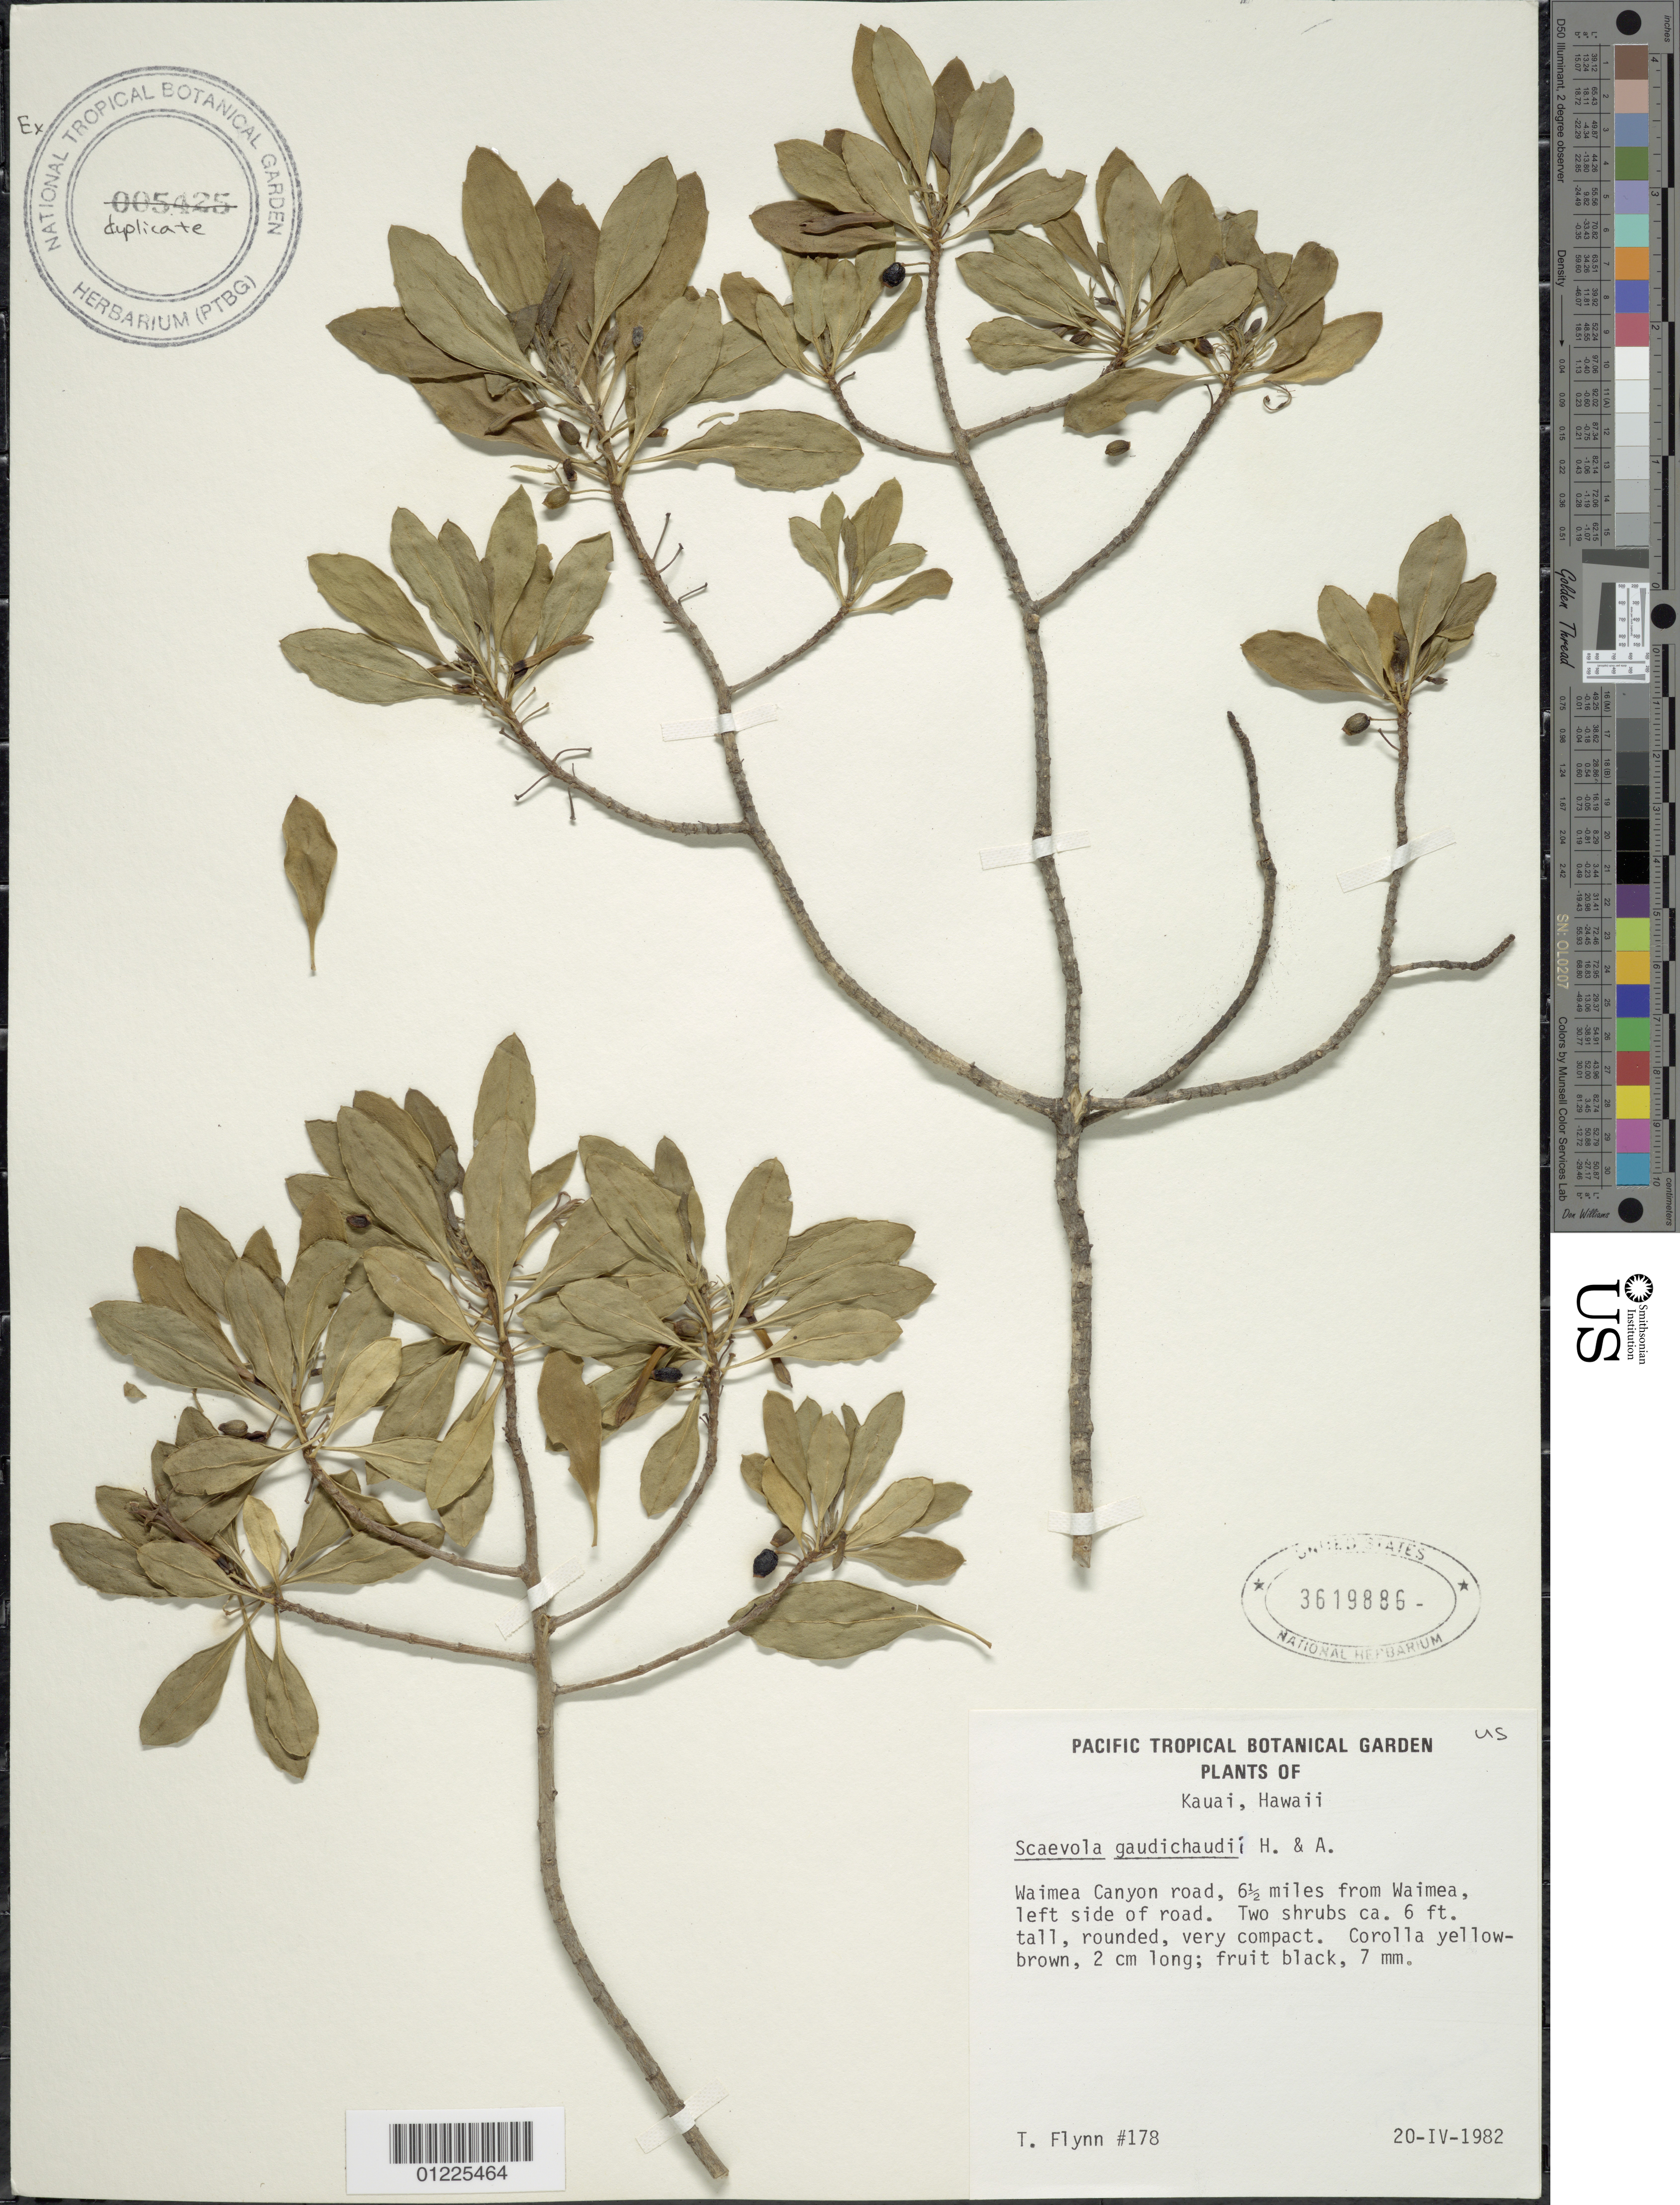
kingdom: Plantae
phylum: Tracheophyta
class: Magnoliopsida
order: Asterales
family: Goodeniaceae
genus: Scaevola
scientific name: Scaevola gaudichaudii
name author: Hook. & Arn.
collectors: T. W. Flynn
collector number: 178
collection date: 1982-04-20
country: United States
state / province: Hawaii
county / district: Kauai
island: Kaua'i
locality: Waimea Canyon Road, 6.5 miles from Waimea.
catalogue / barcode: US 3619886